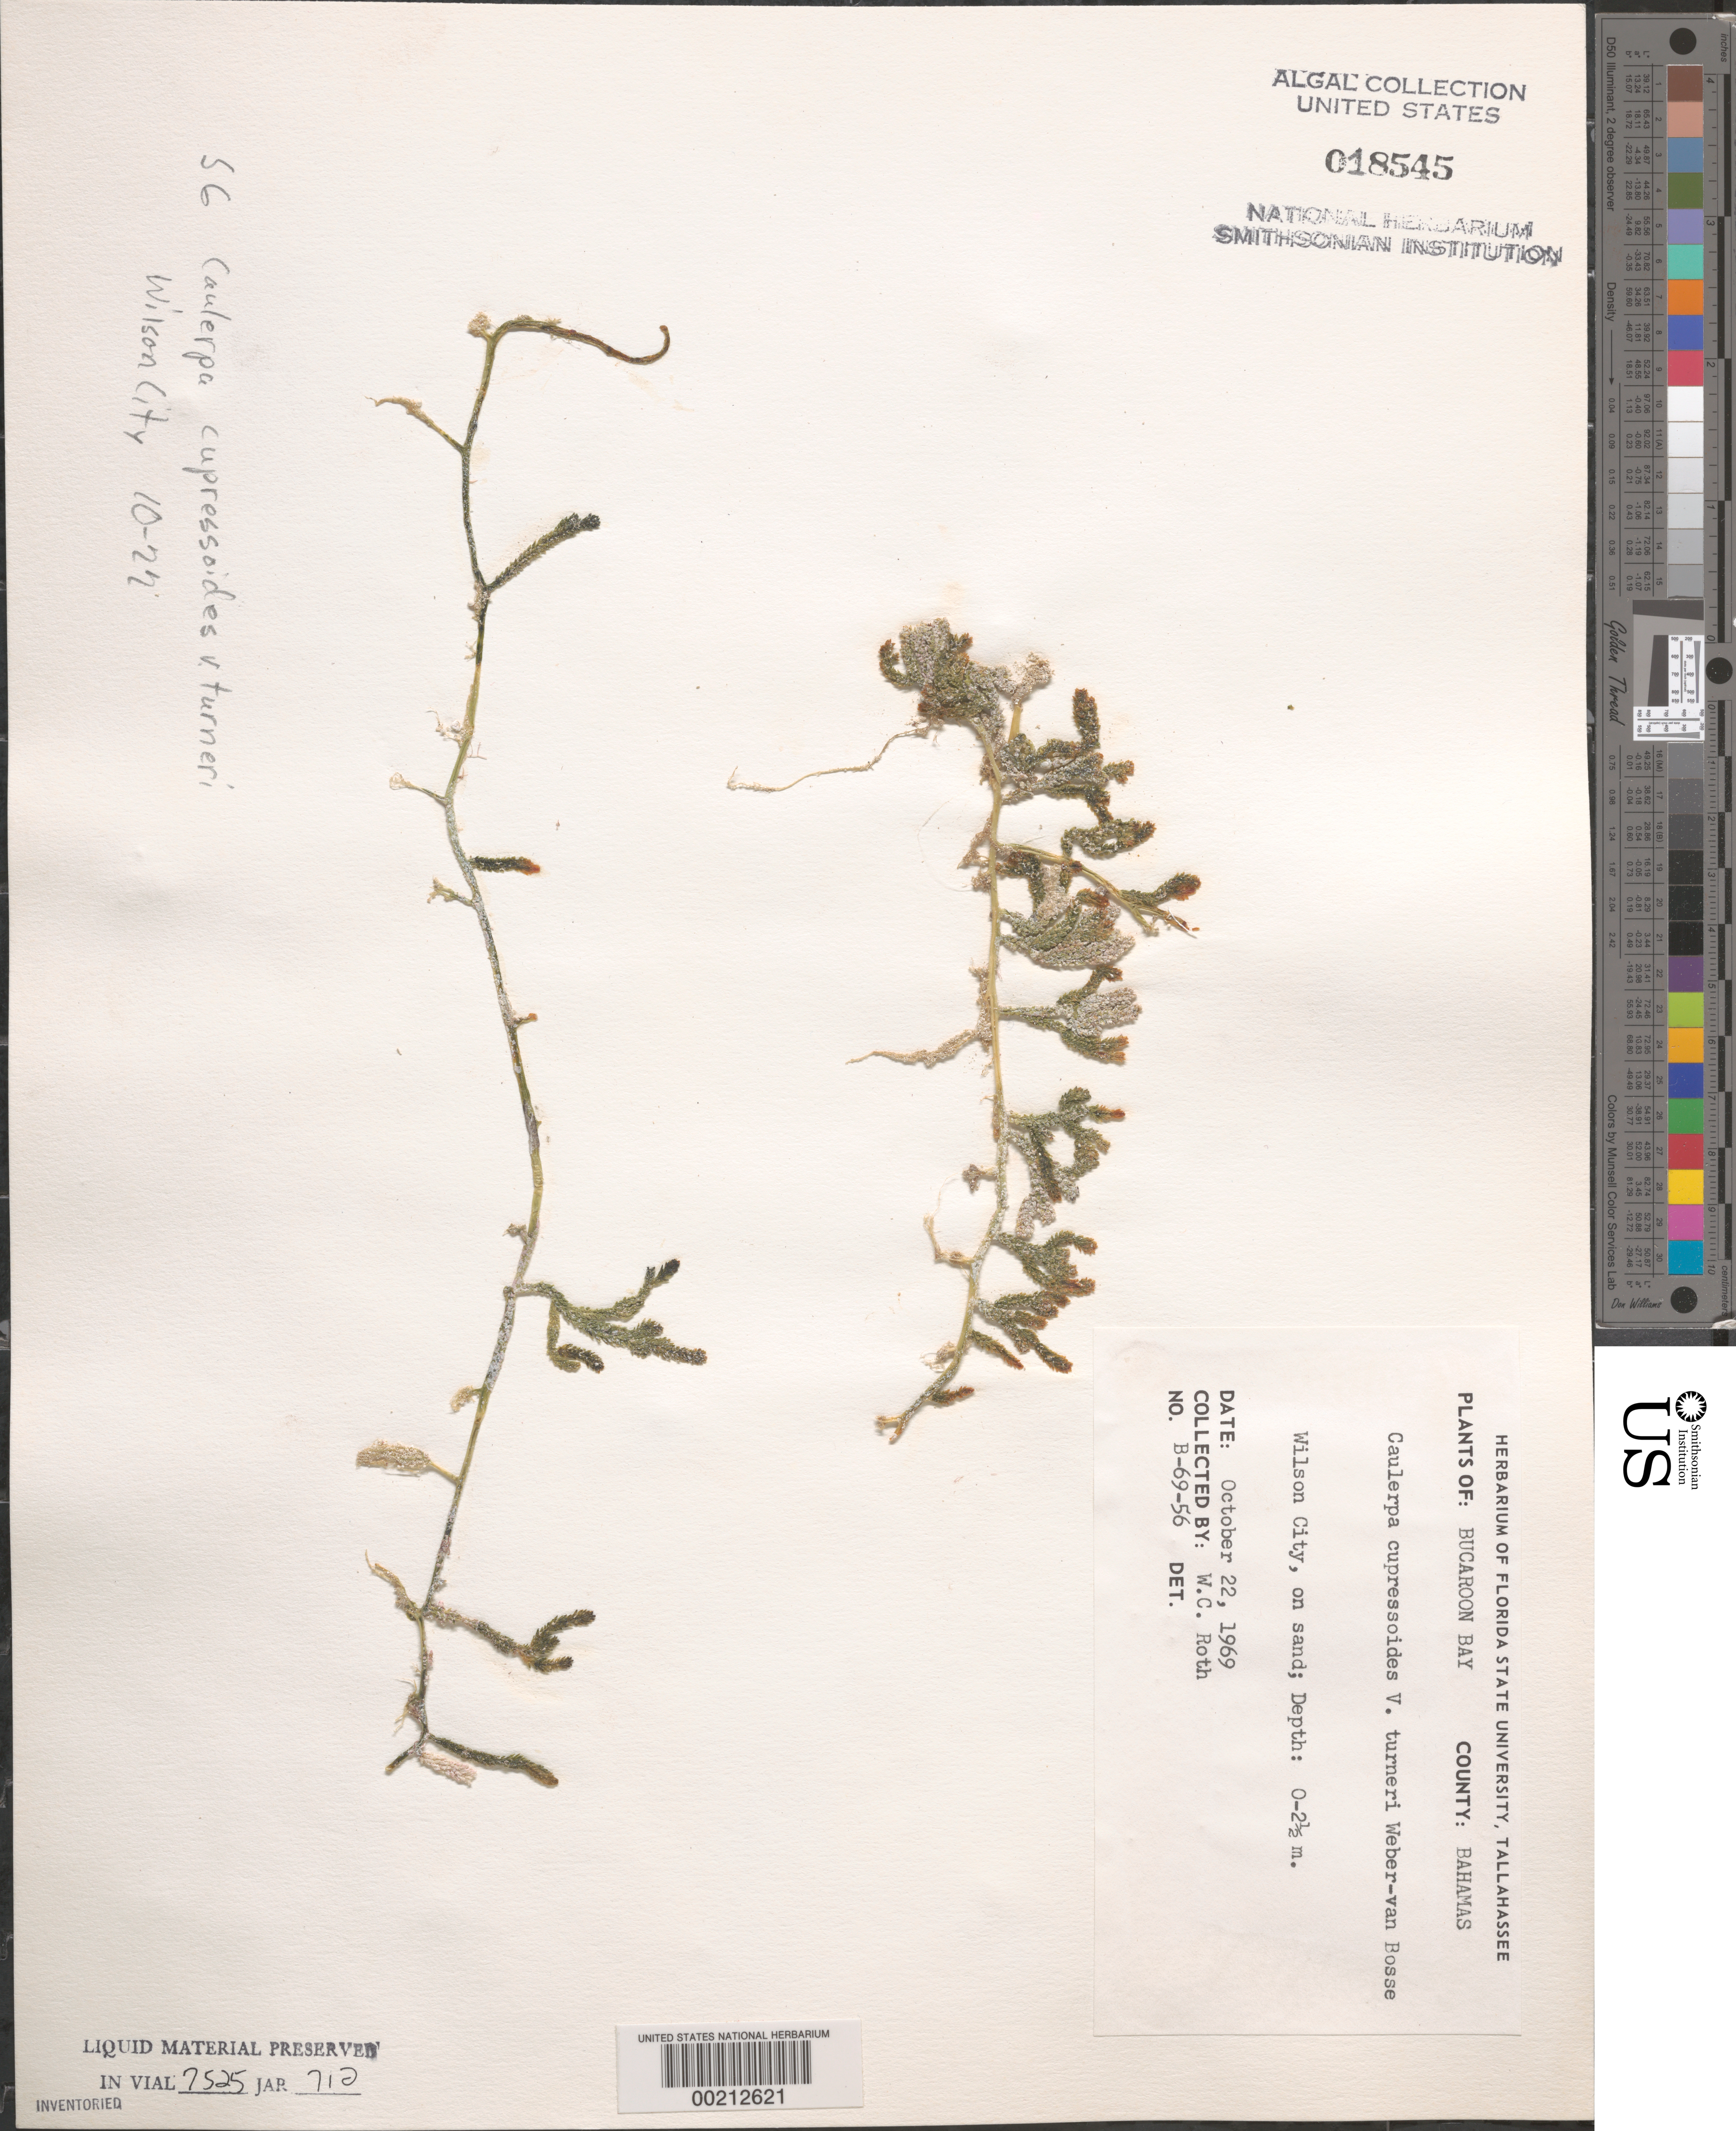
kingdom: Plantae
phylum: Chlorophyta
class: Ulvophyceae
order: Bryopsidales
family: Caulerpaceae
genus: Caulerpa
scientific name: Caulerpa cupressoides var. turneri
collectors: W. C. Roth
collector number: B-69-56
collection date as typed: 22 Oct 1969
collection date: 1969-10-22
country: Bahamas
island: Great Abaco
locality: Wilson City, Buckaroon Bay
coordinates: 26 22'00" N, 77 02'00" W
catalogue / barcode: US 18545